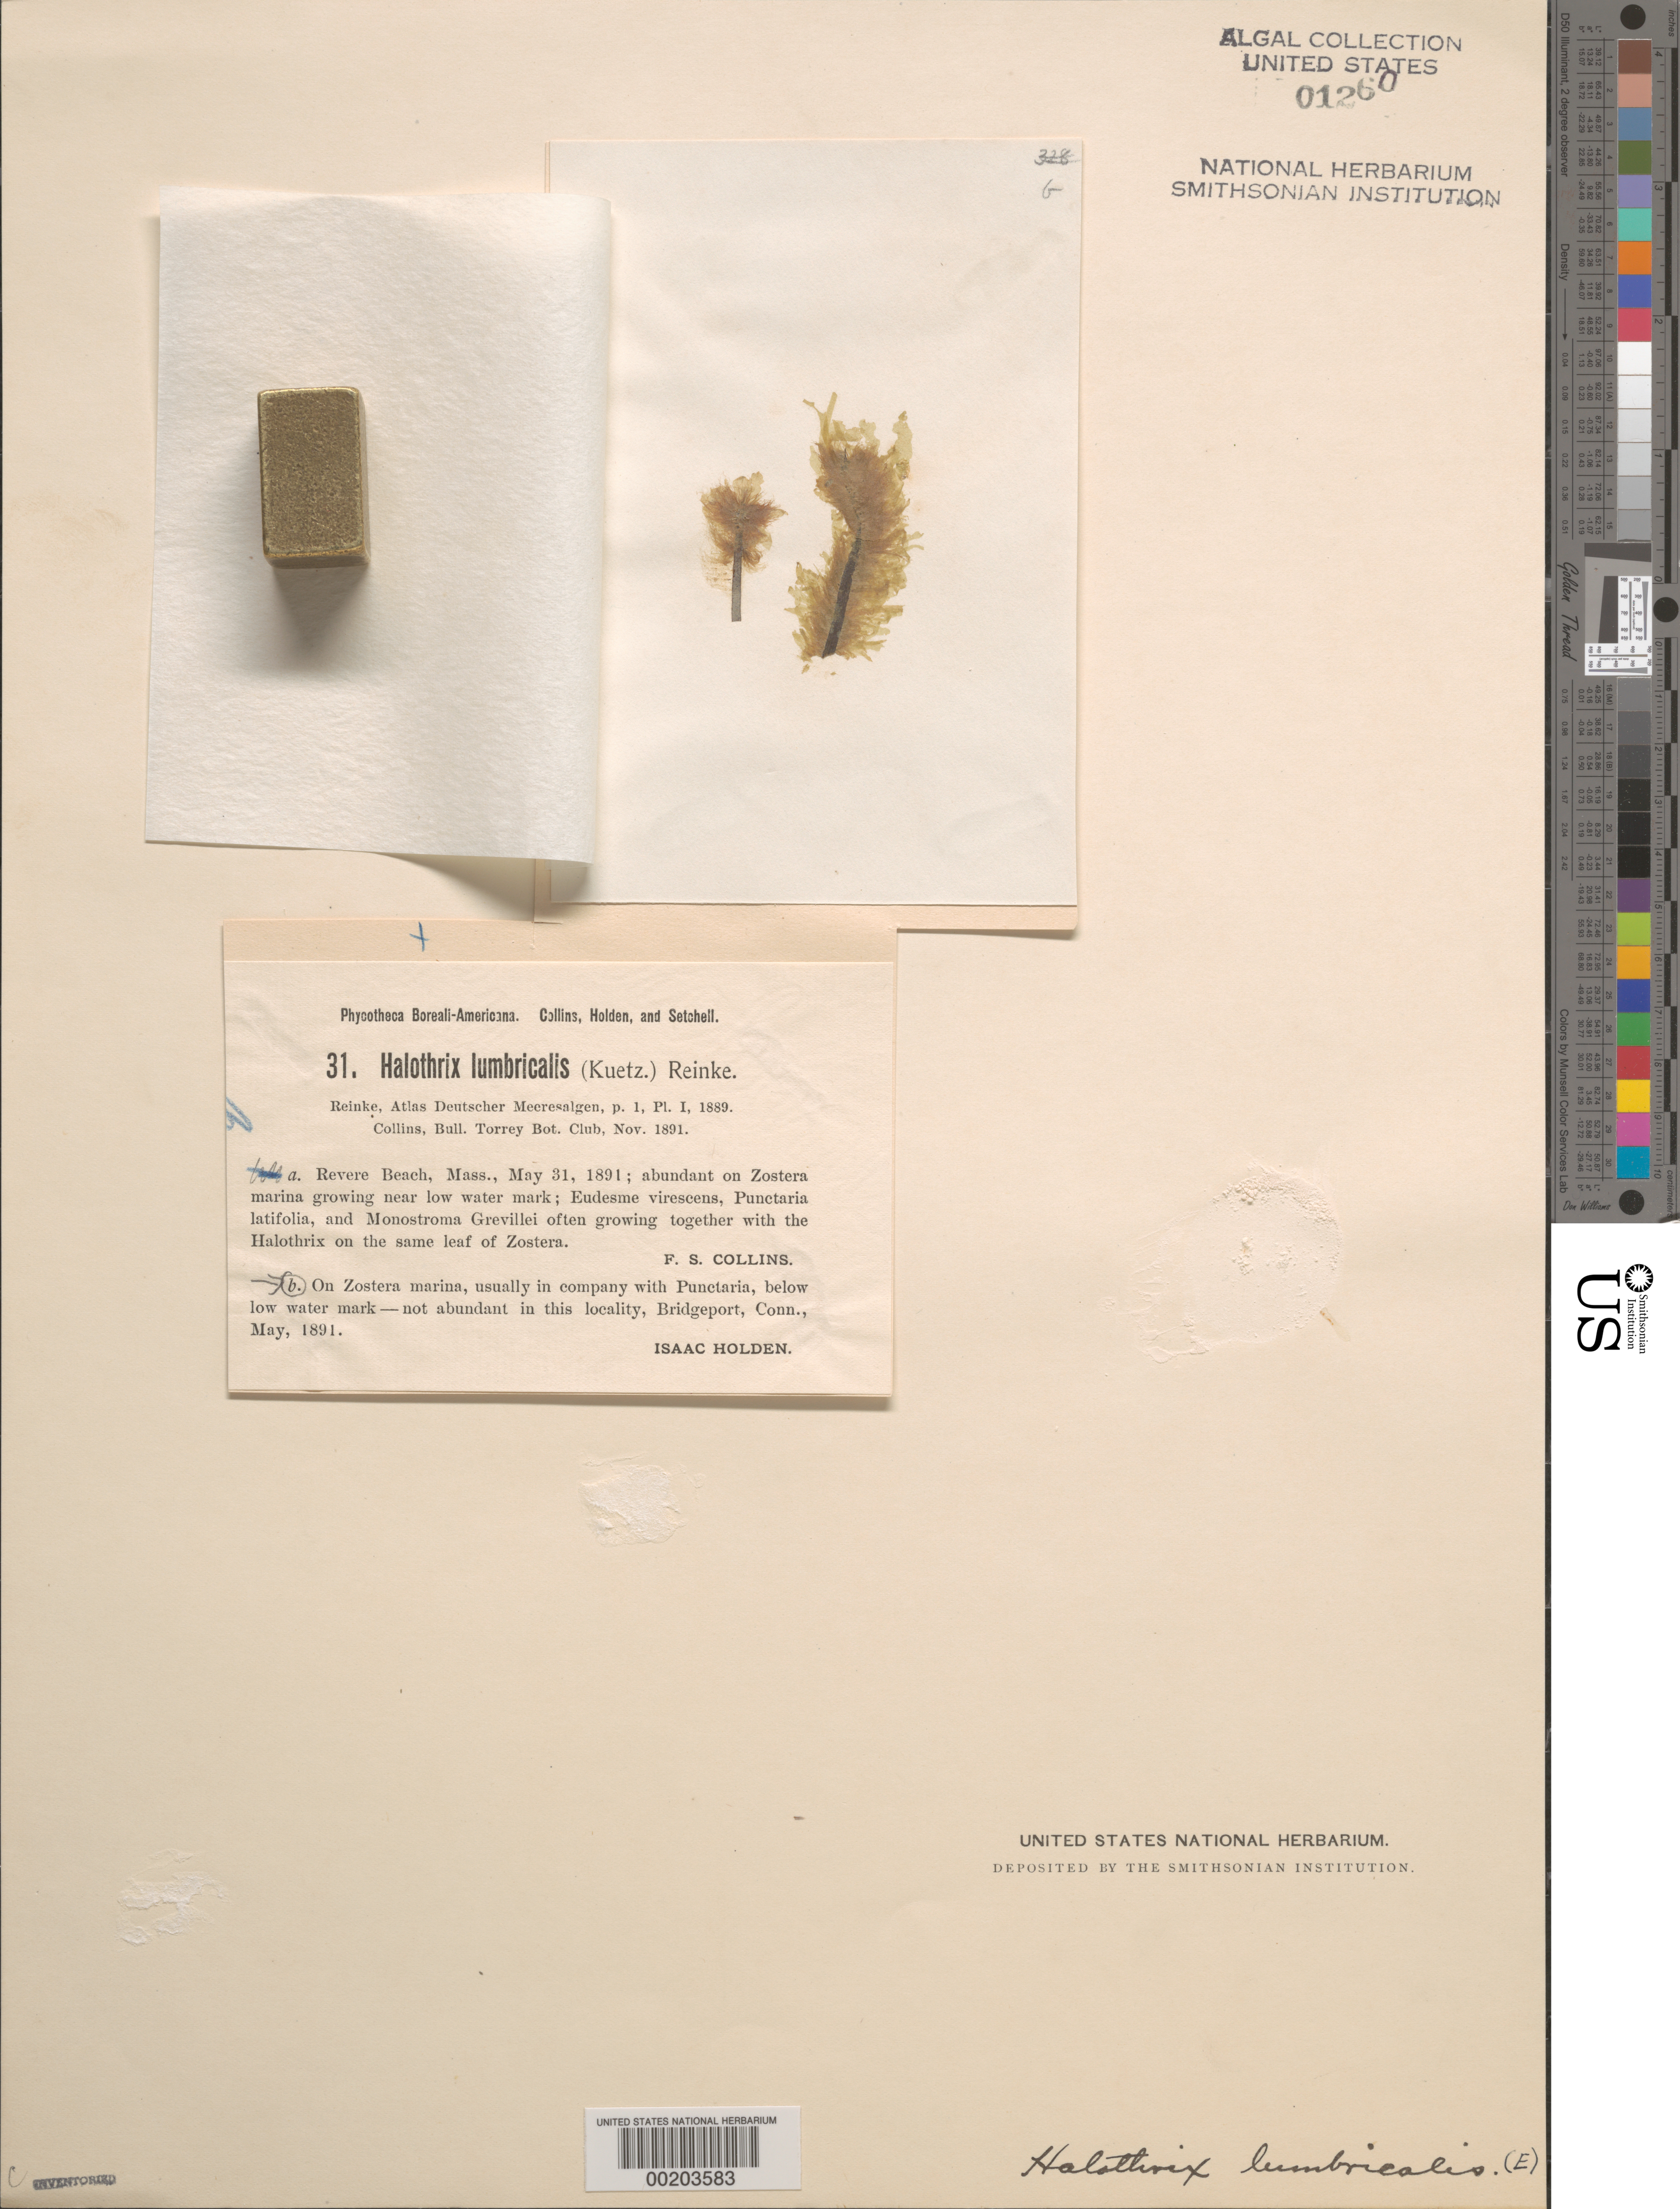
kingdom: Chromista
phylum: Ochrophyta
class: Phaeophyceae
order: Ectocarpales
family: Chordariaceae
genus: Halothrix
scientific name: Halothrix lumbricalis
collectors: I. Holden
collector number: PB-A 31b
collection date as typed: May 1891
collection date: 1891-05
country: United States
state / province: Connecticut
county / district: Fairfield County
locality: Bridgeport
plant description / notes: Collins, Holden & Setchell, Phycotheca Boreali-Americana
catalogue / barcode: US 1260